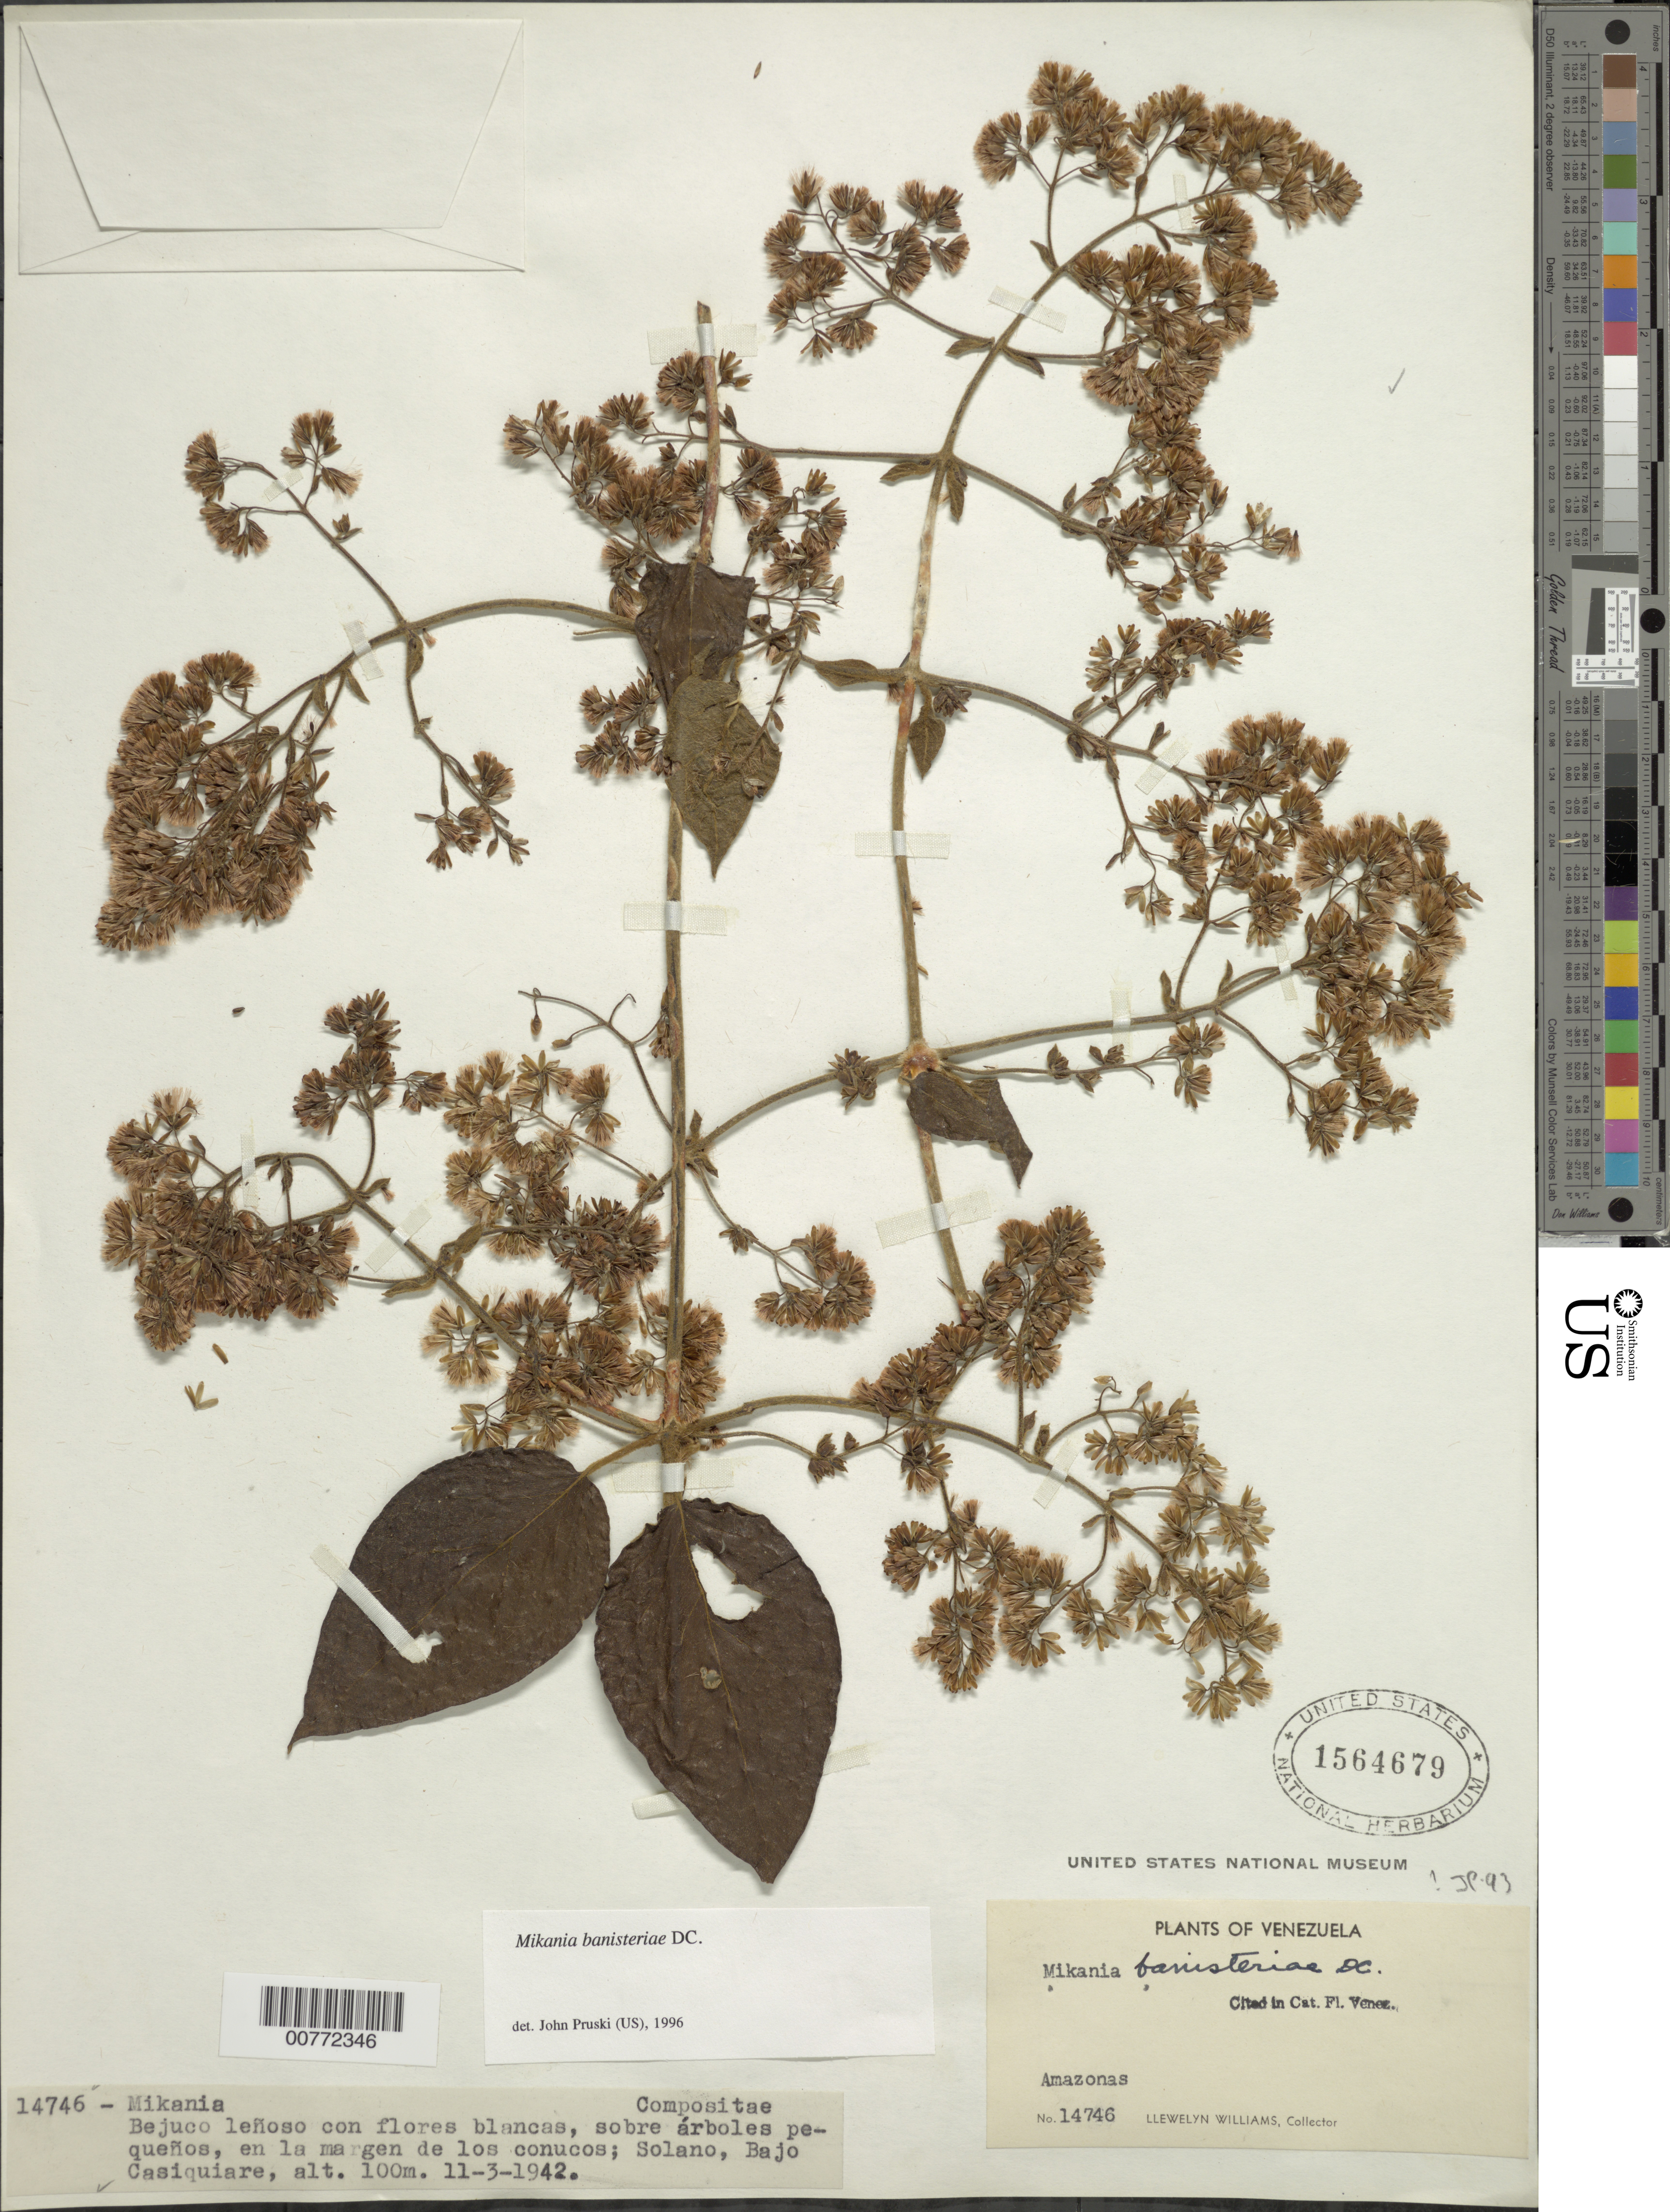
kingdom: Plantae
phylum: Tracheophyta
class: Magnoliopsida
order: Asterales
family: Asteraceae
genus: Mikania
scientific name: Mikania banisteriae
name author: DC.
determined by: Pruski, J. F.; Funk, V. A.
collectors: Ll. Williams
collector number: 14746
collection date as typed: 11-Mar-42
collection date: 1942-03-11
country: Venezuela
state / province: Amazonas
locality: Solano, Bajo Río Casiquiare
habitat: Margen de los conucos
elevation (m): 100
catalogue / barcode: US 1564679